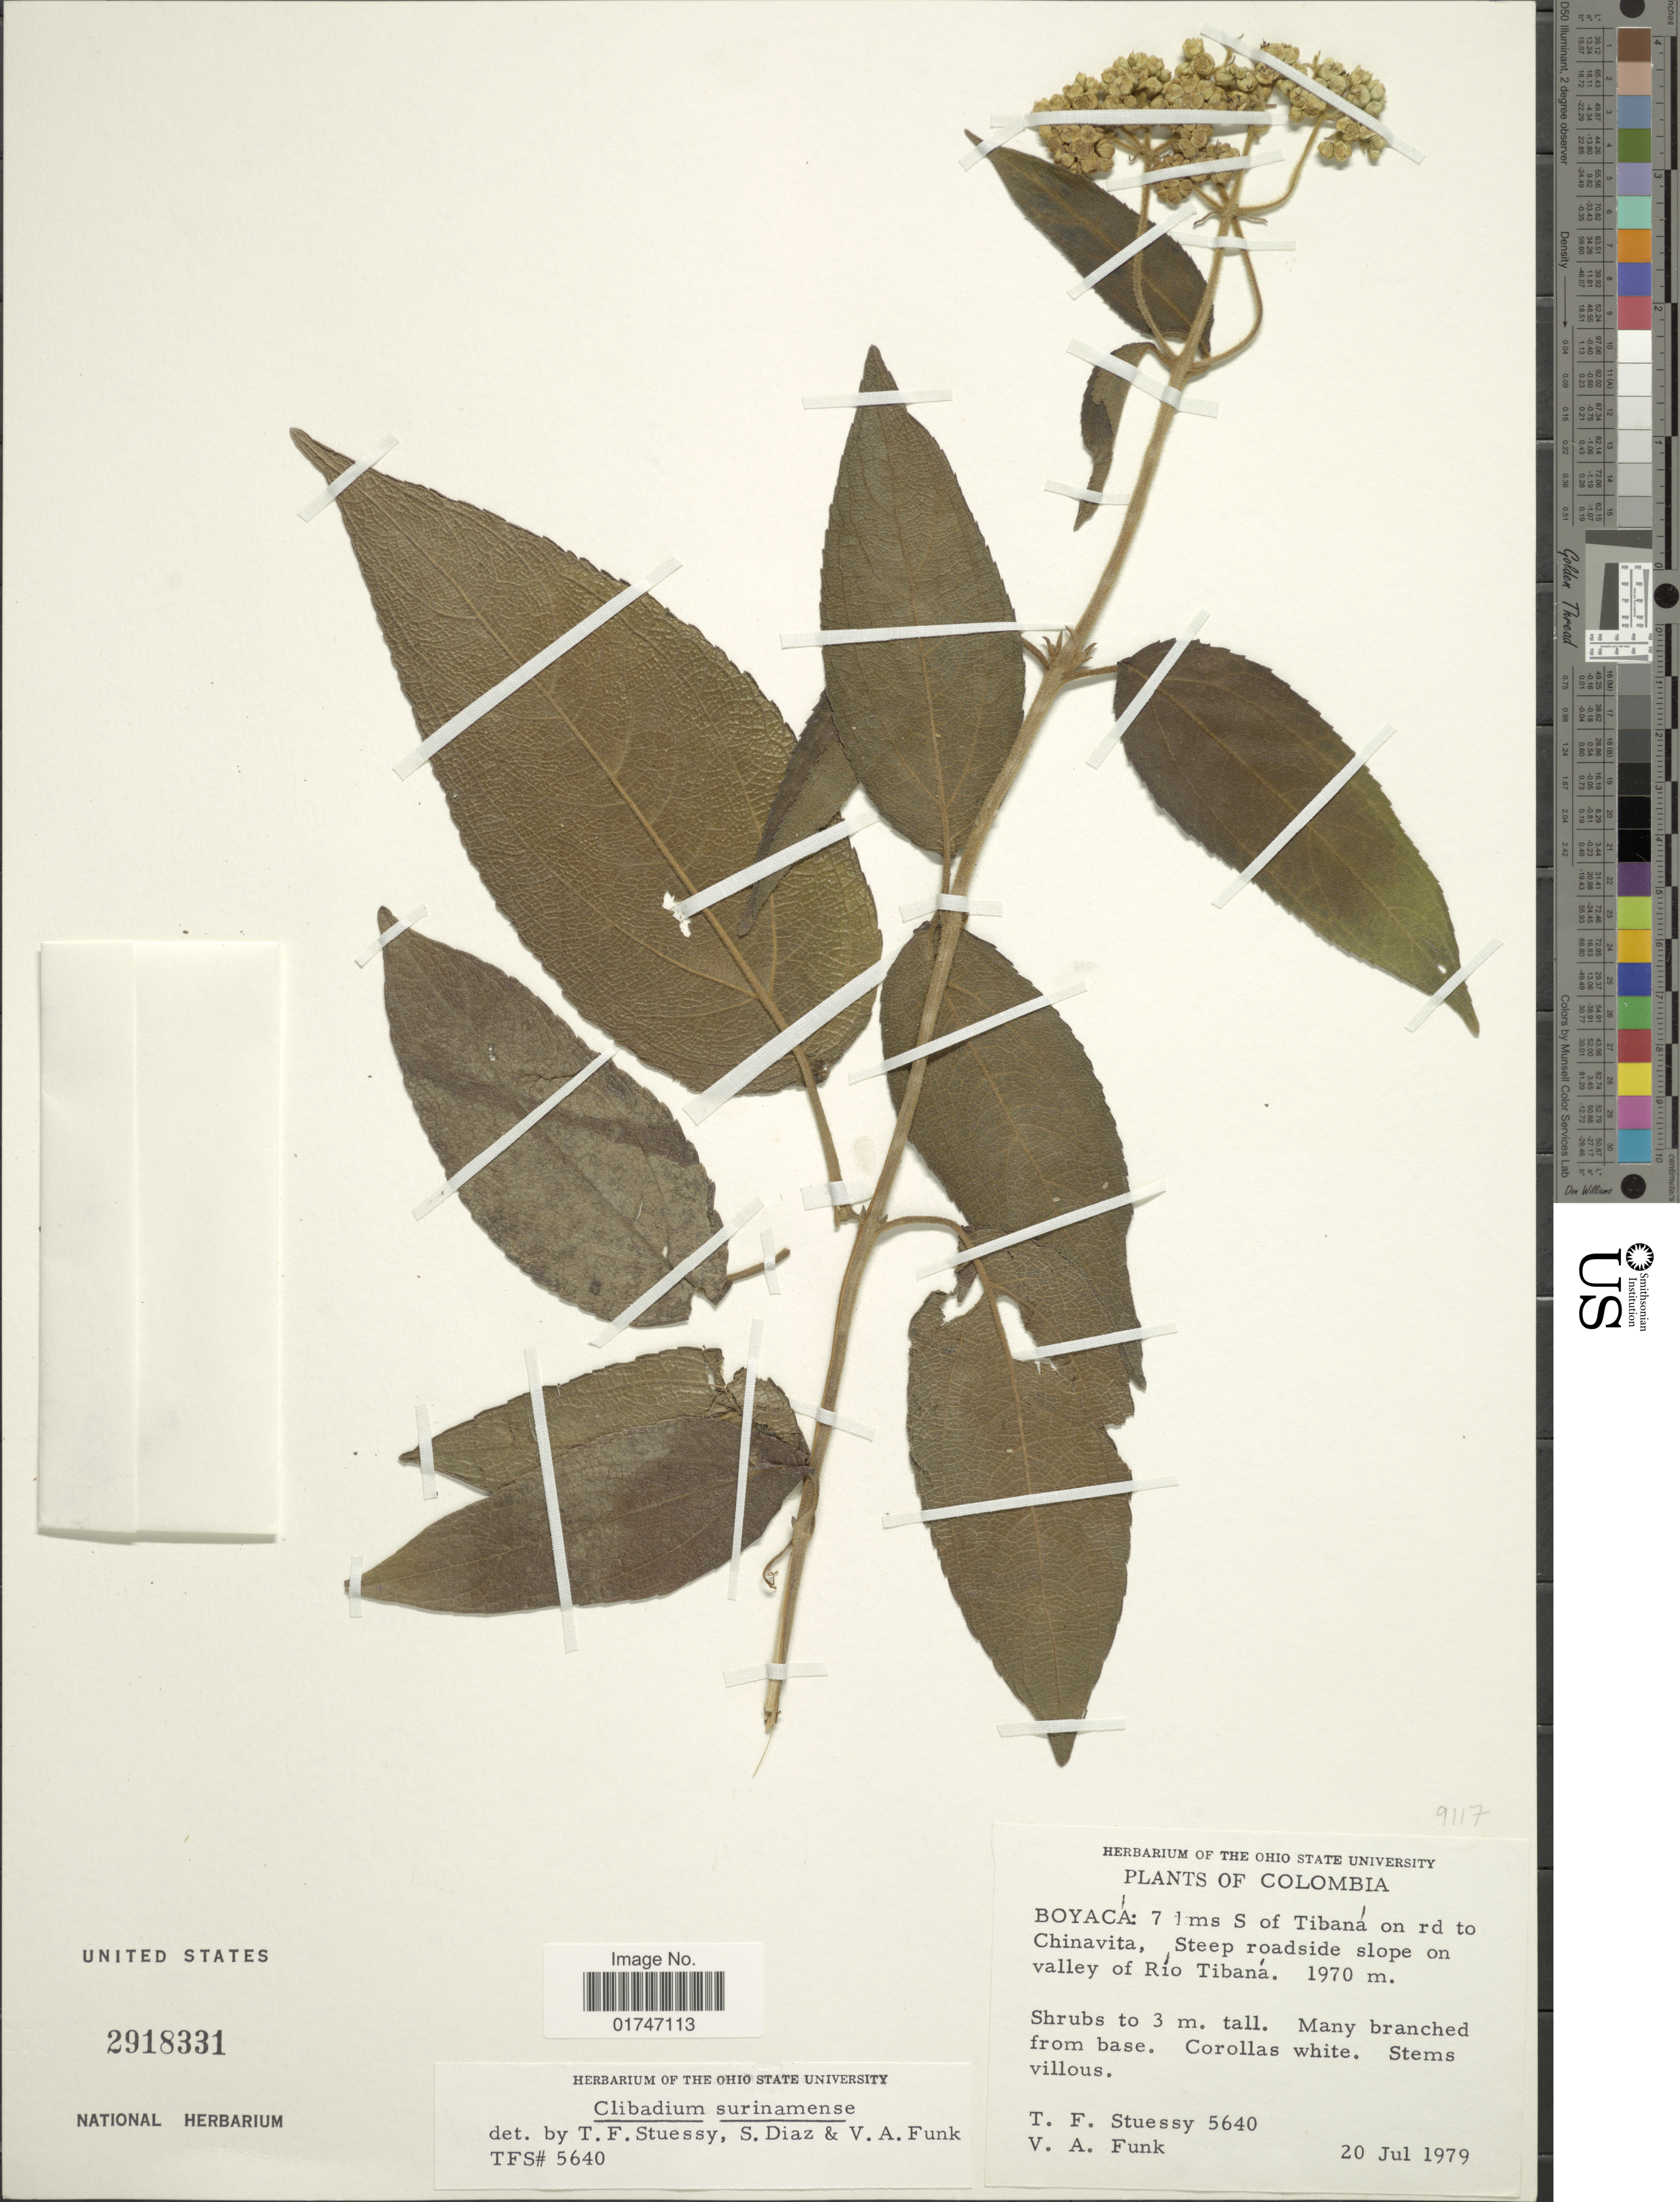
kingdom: Plantae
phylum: Tracheophyta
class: Magnoliopsida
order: Asterales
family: Asteraceae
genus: Clibadium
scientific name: Clibadium surinamense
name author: L.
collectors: T. Stuessy & V. Funk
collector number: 5640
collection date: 1979-07-20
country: Colombia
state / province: Boyacá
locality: Boyacá: 7 kms S of Tibaná on rd to Chinavita, Steep roadside slope on valley of Río Tibaná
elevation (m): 1970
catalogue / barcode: US 2918331